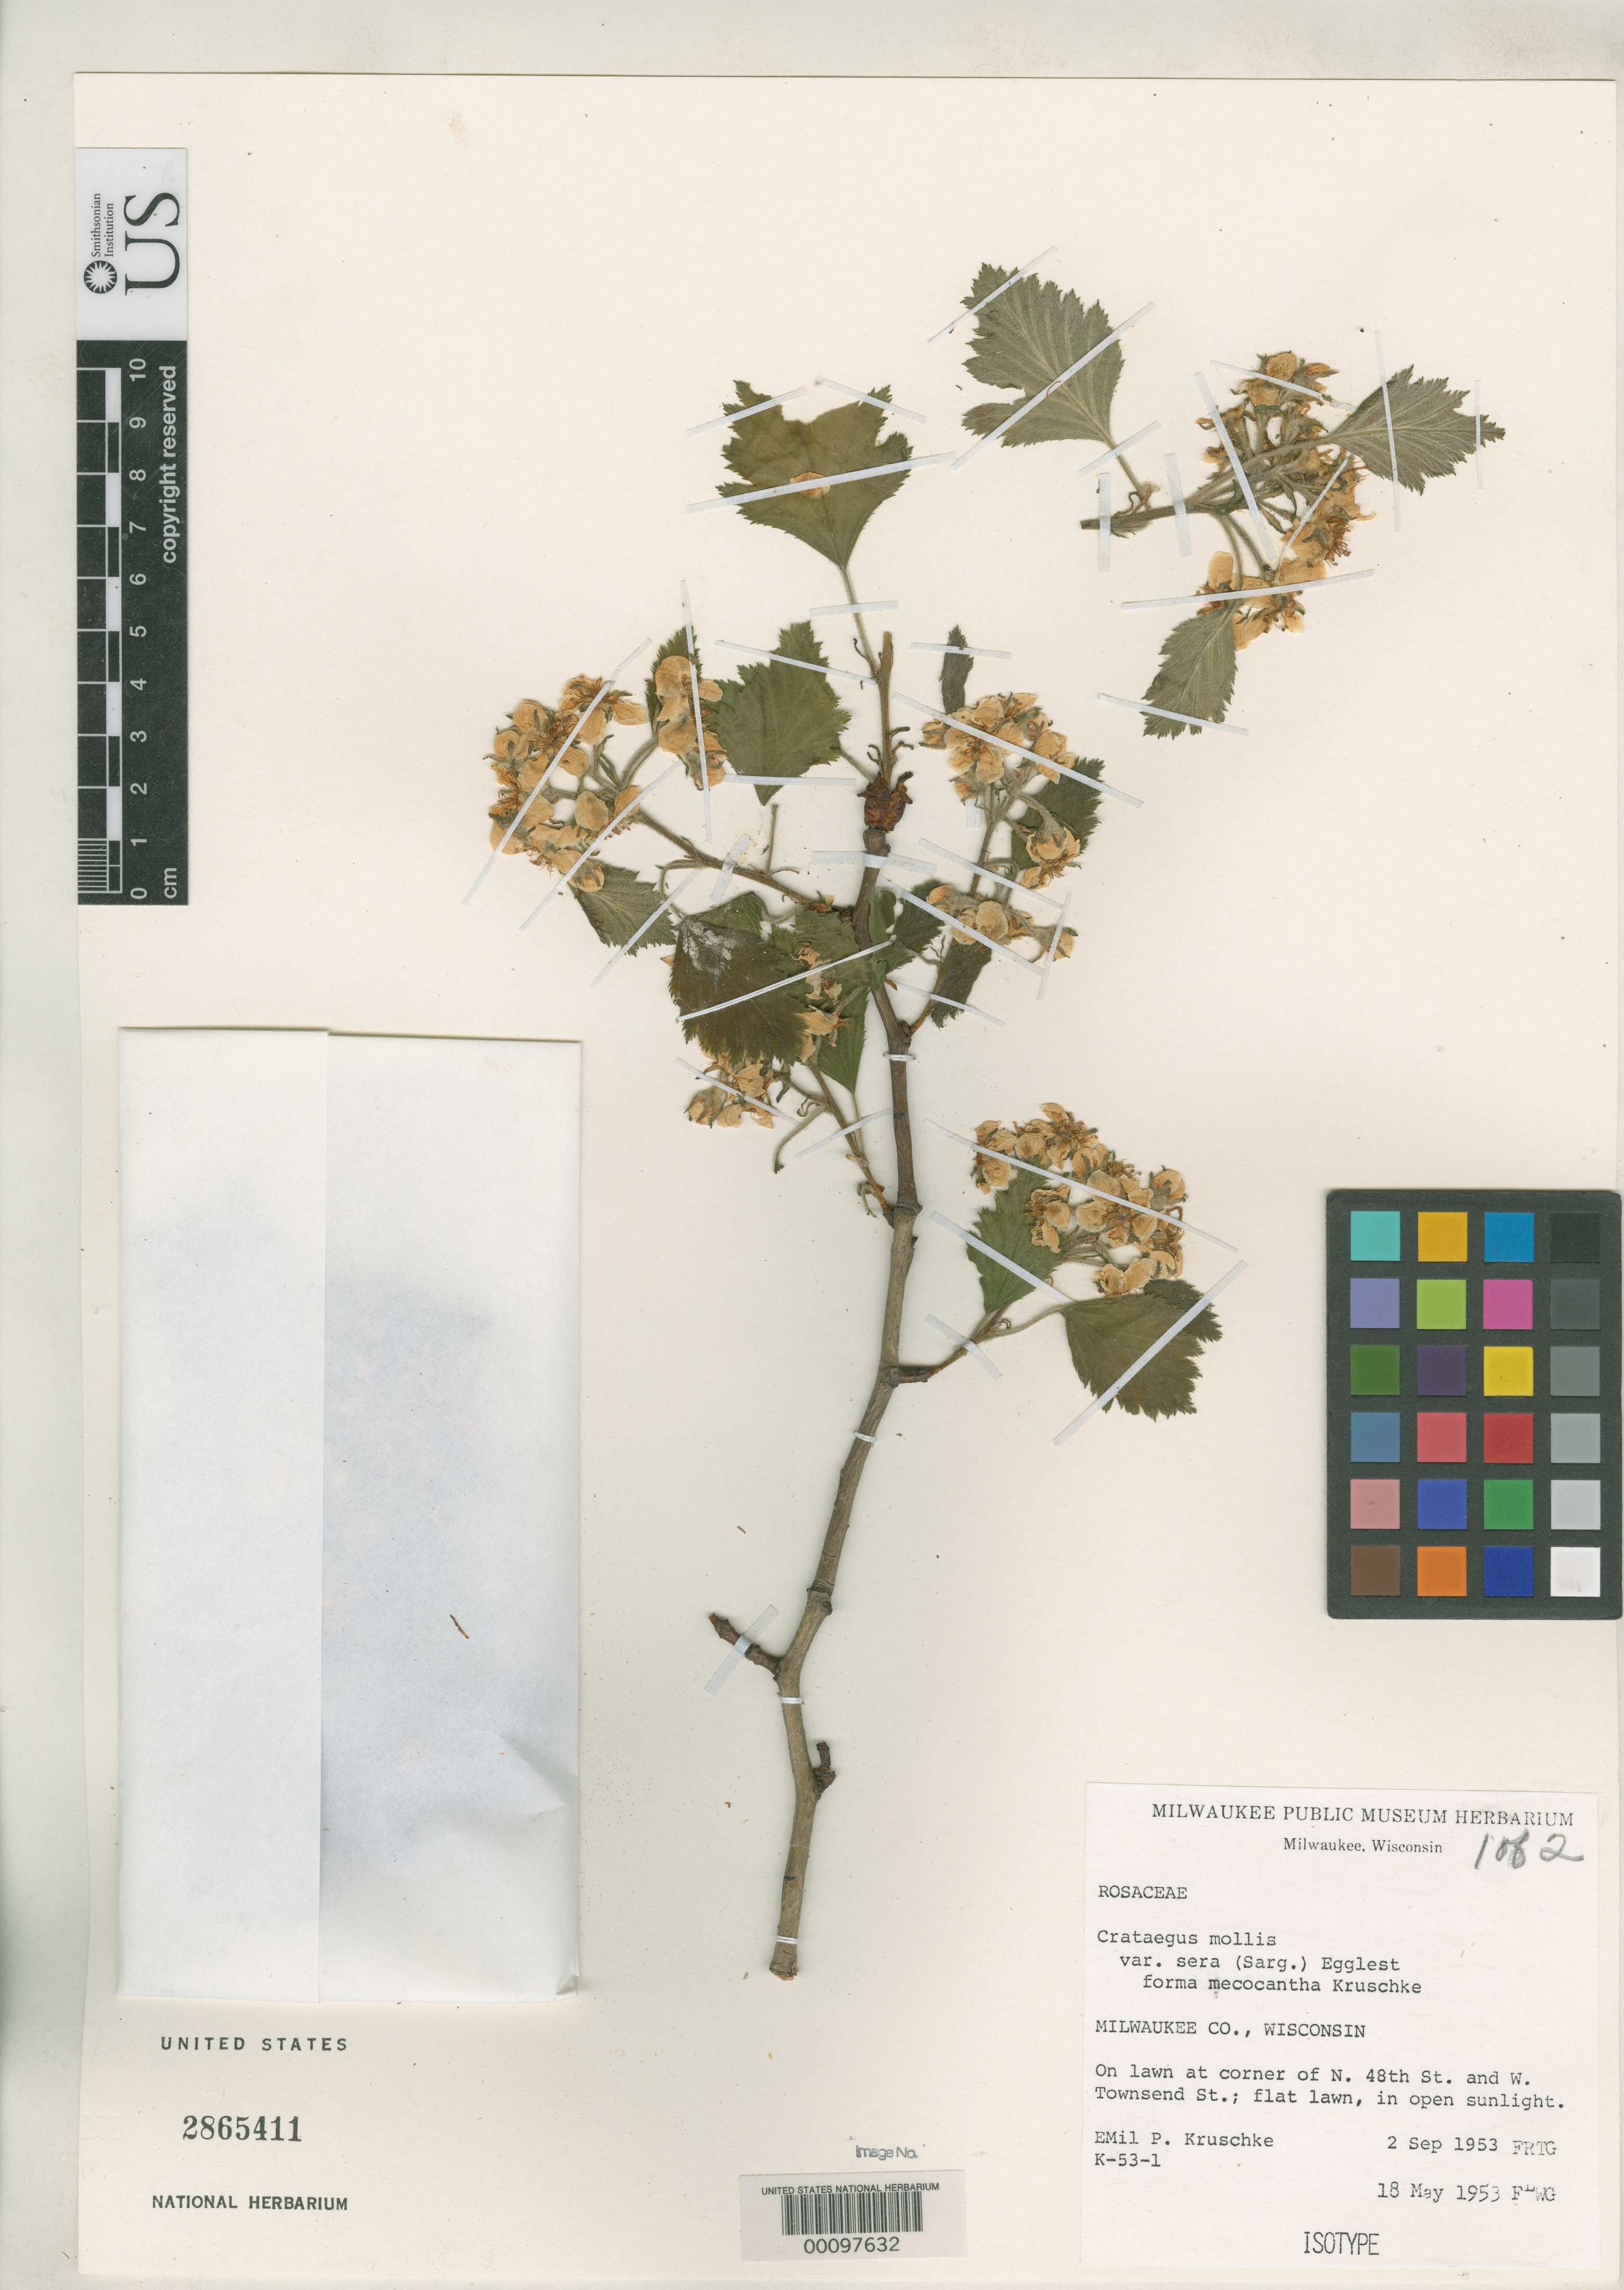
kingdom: Plantae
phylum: Tracheophyta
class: Magnoliopsida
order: Rosales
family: Rosaceae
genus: Crataegus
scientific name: Crataegus mollis f. mecocantha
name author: Kruschke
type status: Isotype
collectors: E. Kruschke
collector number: K-53-1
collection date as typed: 18 May 1953 and 02 Sep 1953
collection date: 1953-05-18,1953-09-02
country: United States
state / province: Wisconsin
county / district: Milwaukee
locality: Milwaukee, at N. 48th St. and W. Townsend.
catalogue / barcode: US 2865411